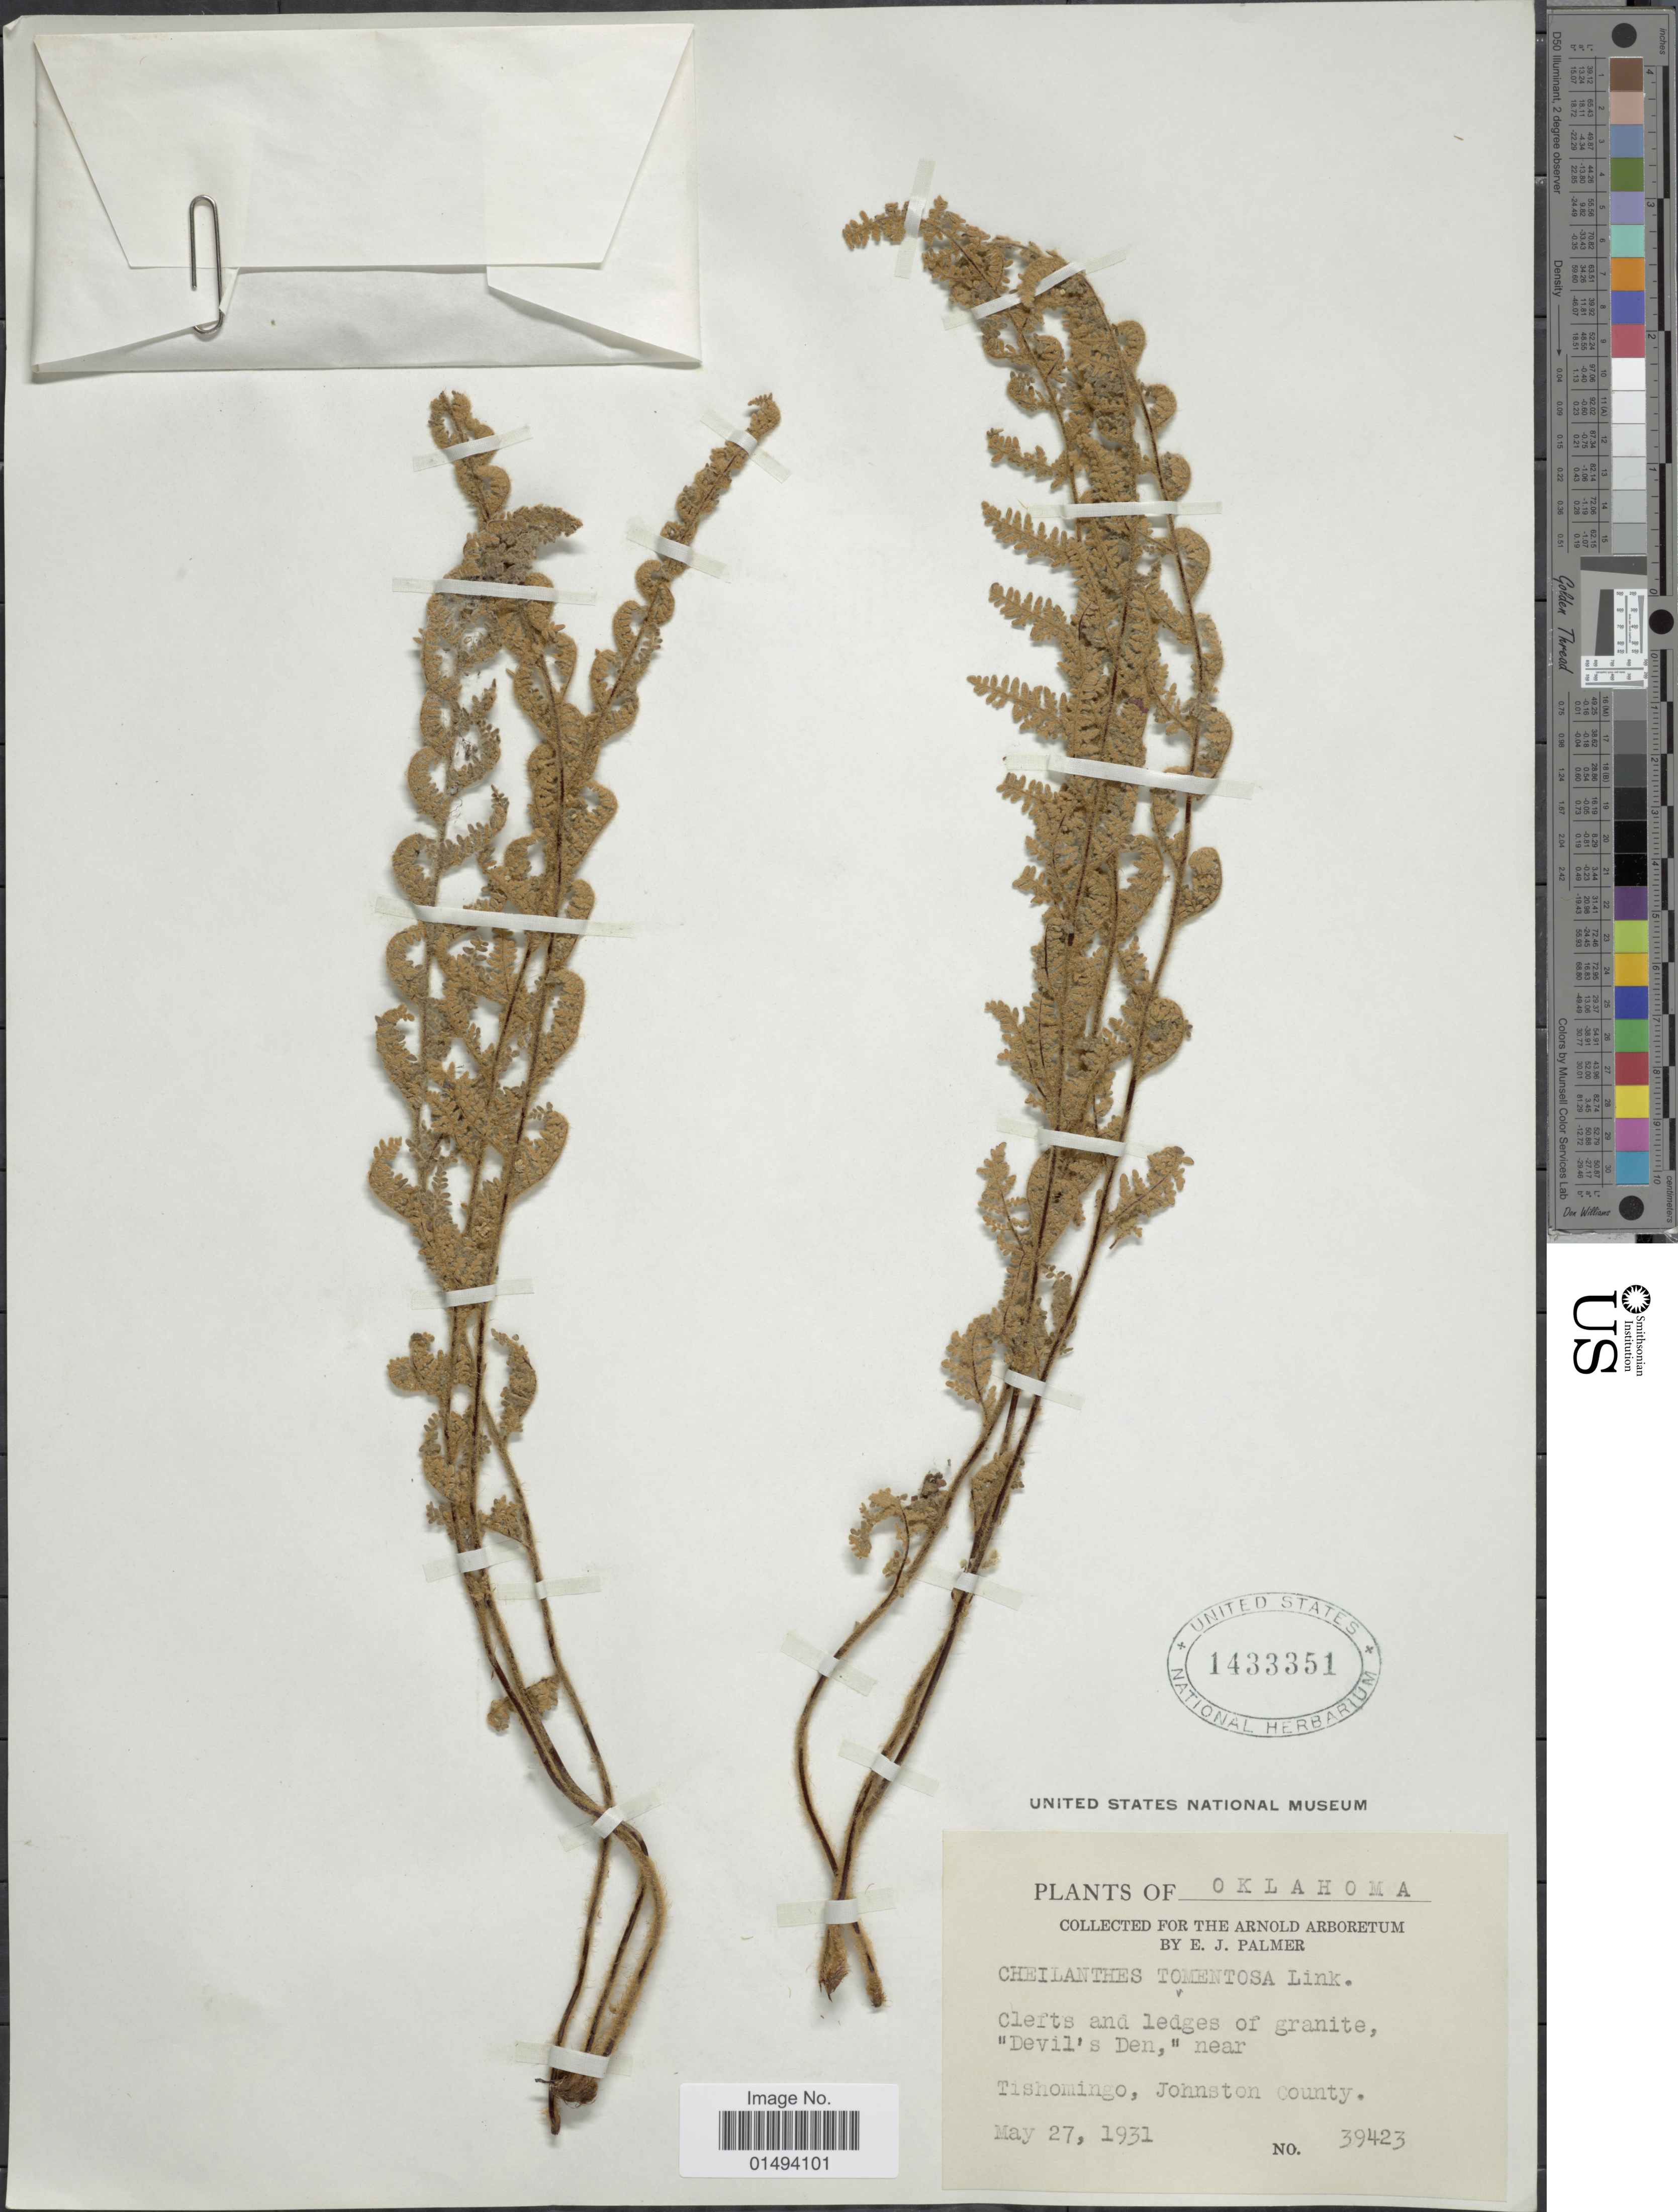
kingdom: Plantae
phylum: Tracheophyta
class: Polypodiopsida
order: Polypodiales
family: Pteridaceae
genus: Myriopteris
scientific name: Myriopteris tomentosa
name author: (Link) Fée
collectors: E. J. Palmer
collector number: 39423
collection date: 1931-05-27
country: United States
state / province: Oklahoma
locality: Oklahoma, Clefts and ledges of granite, "Devil's Den," near Tishomingo, Johnston County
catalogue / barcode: US 1433351